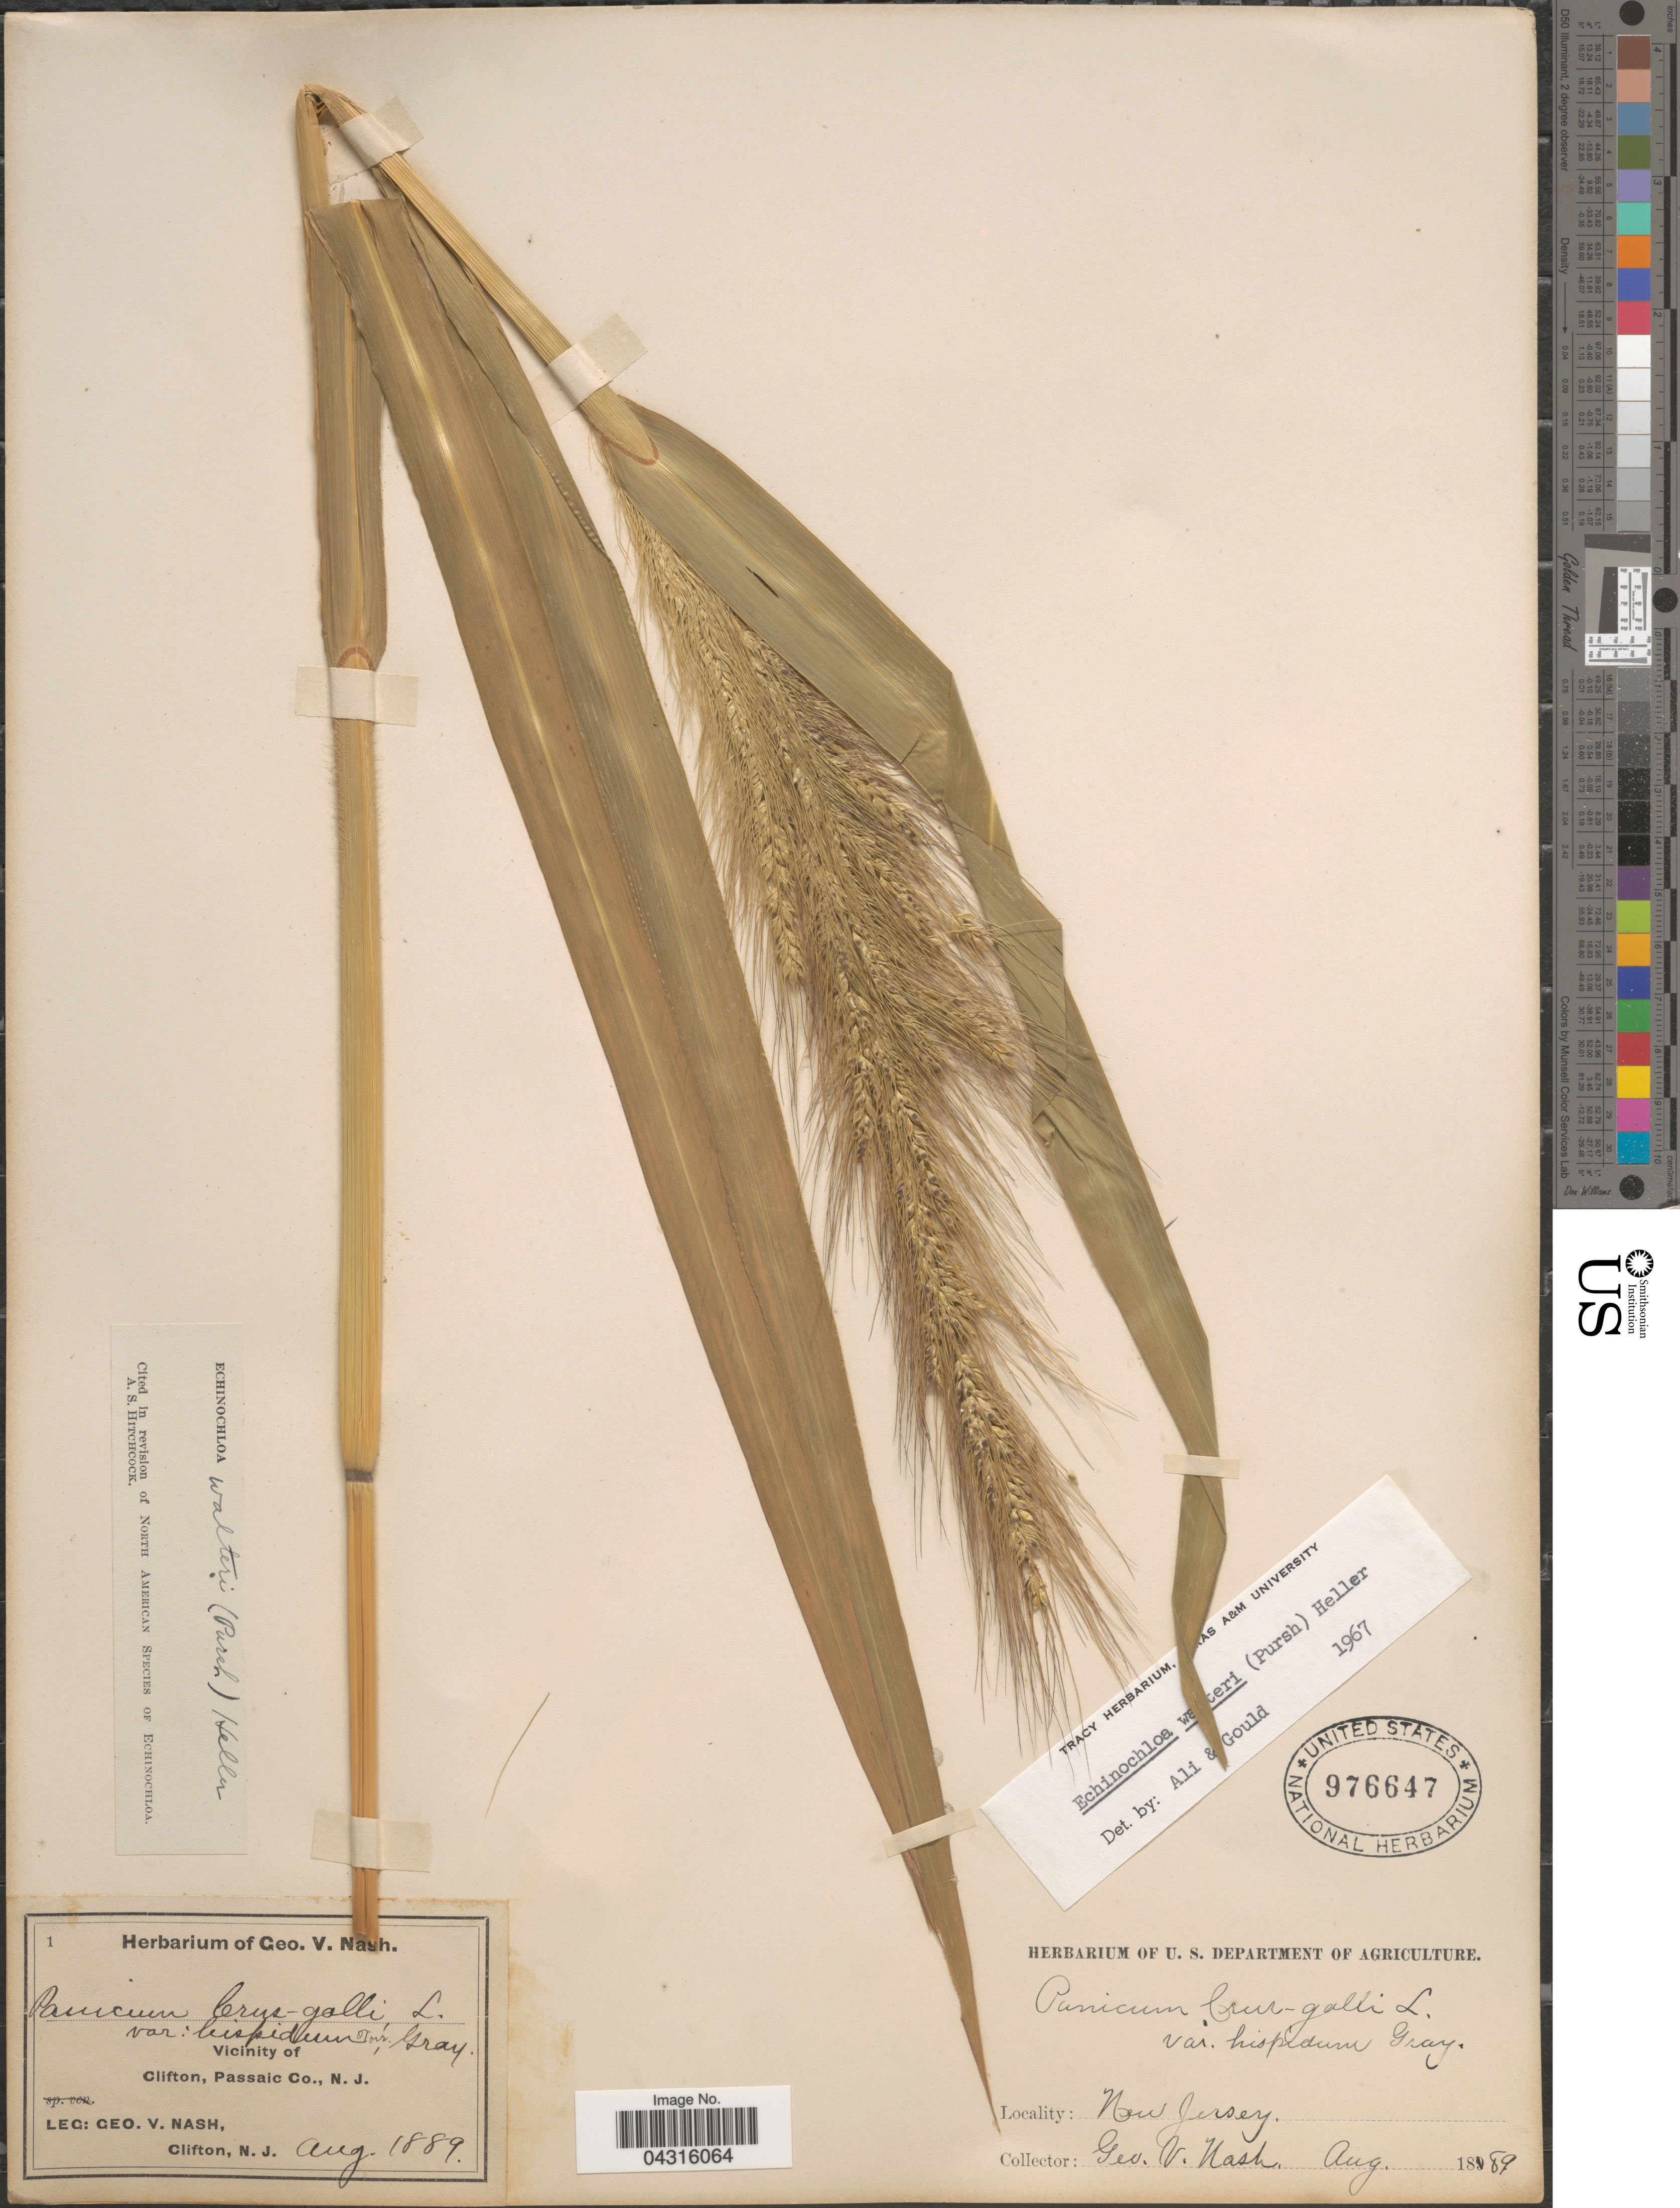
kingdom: Plantae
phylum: Tracheophyta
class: Liliopsida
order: Poales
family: Poaceae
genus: Echinochloa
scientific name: Echinochloa walteri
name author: (Pursh) A. Heller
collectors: G. V. Nash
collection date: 1889-08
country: United States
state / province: New Jersey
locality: Vicinity of Cilfton, Passaic Co.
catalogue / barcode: US 976647